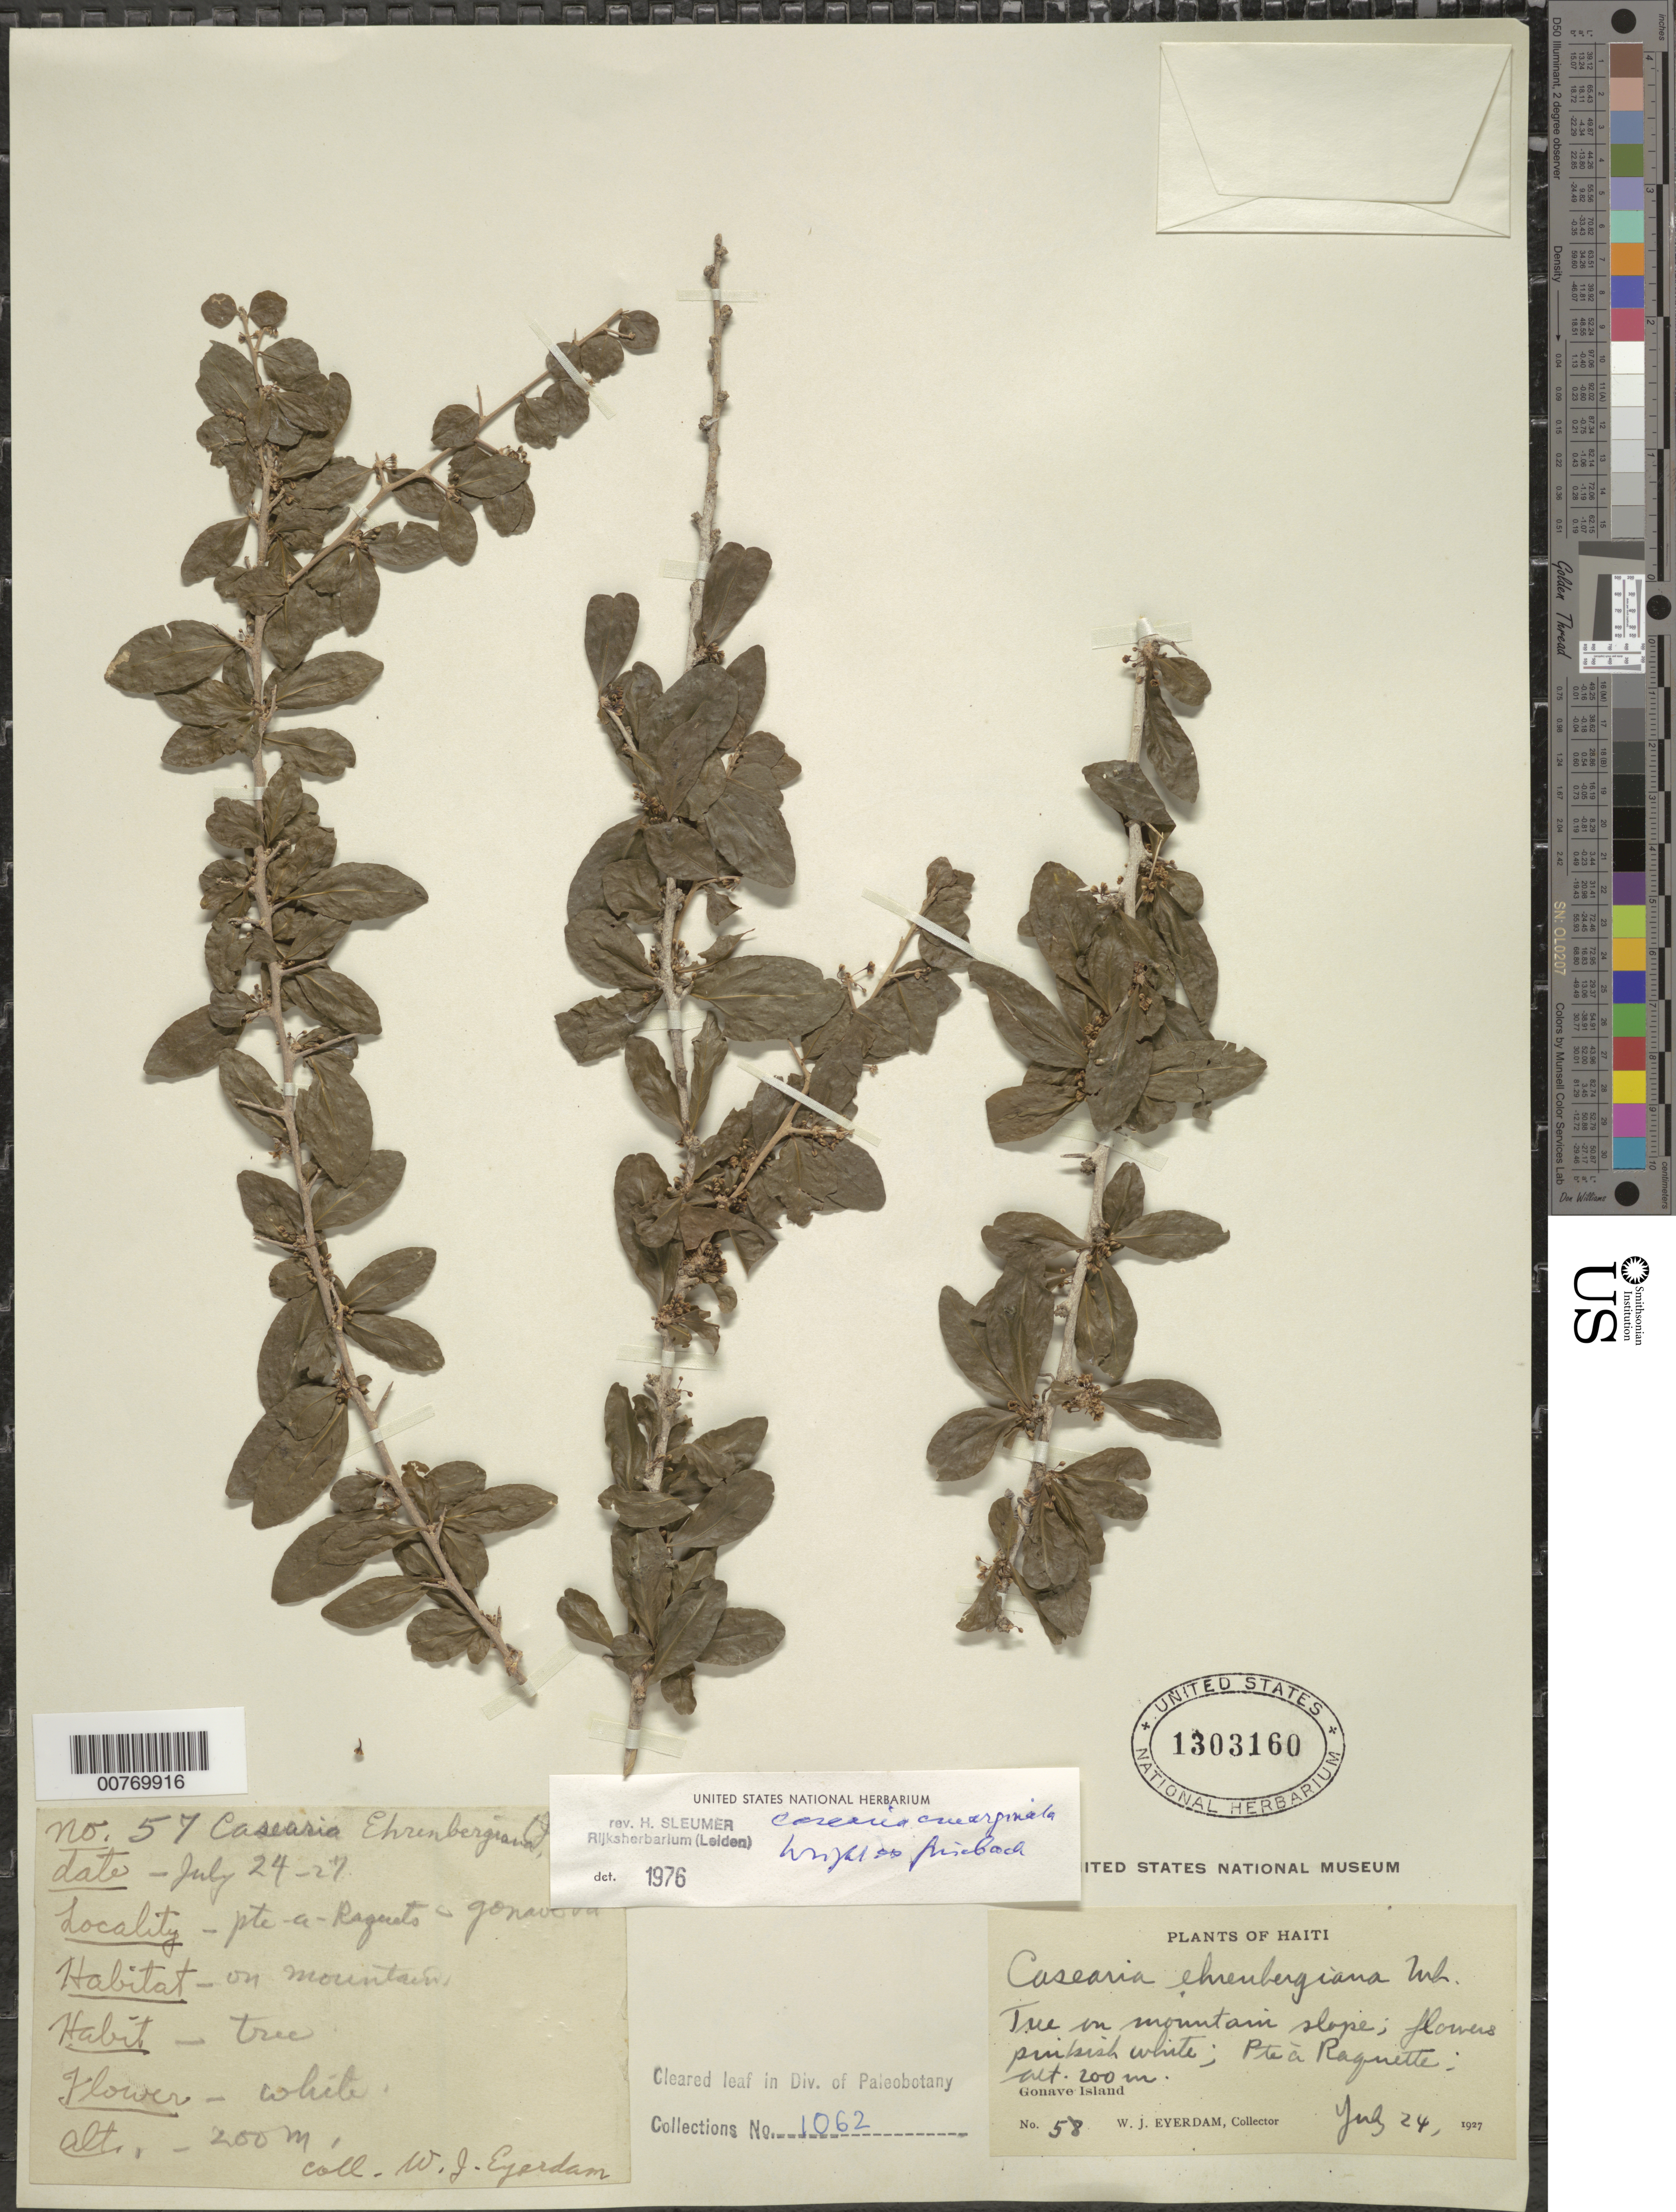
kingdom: Plantae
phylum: Tracheophyta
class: Magnoliopsida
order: Malpighiales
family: Salicaceae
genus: Casearia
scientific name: Casearia emarginata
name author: C. Wright ex Griseb.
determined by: Sleumer, H. O.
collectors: W. J. Eyerdam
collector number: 58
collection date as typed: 24 Jul 1927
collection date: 1927-07-24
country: Haiti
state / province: Ouest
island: Hispaniola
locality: Gonave Island, Pte-ã-Raquettes.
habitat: On mountain slope.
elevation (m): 200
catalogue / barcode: US 1303160